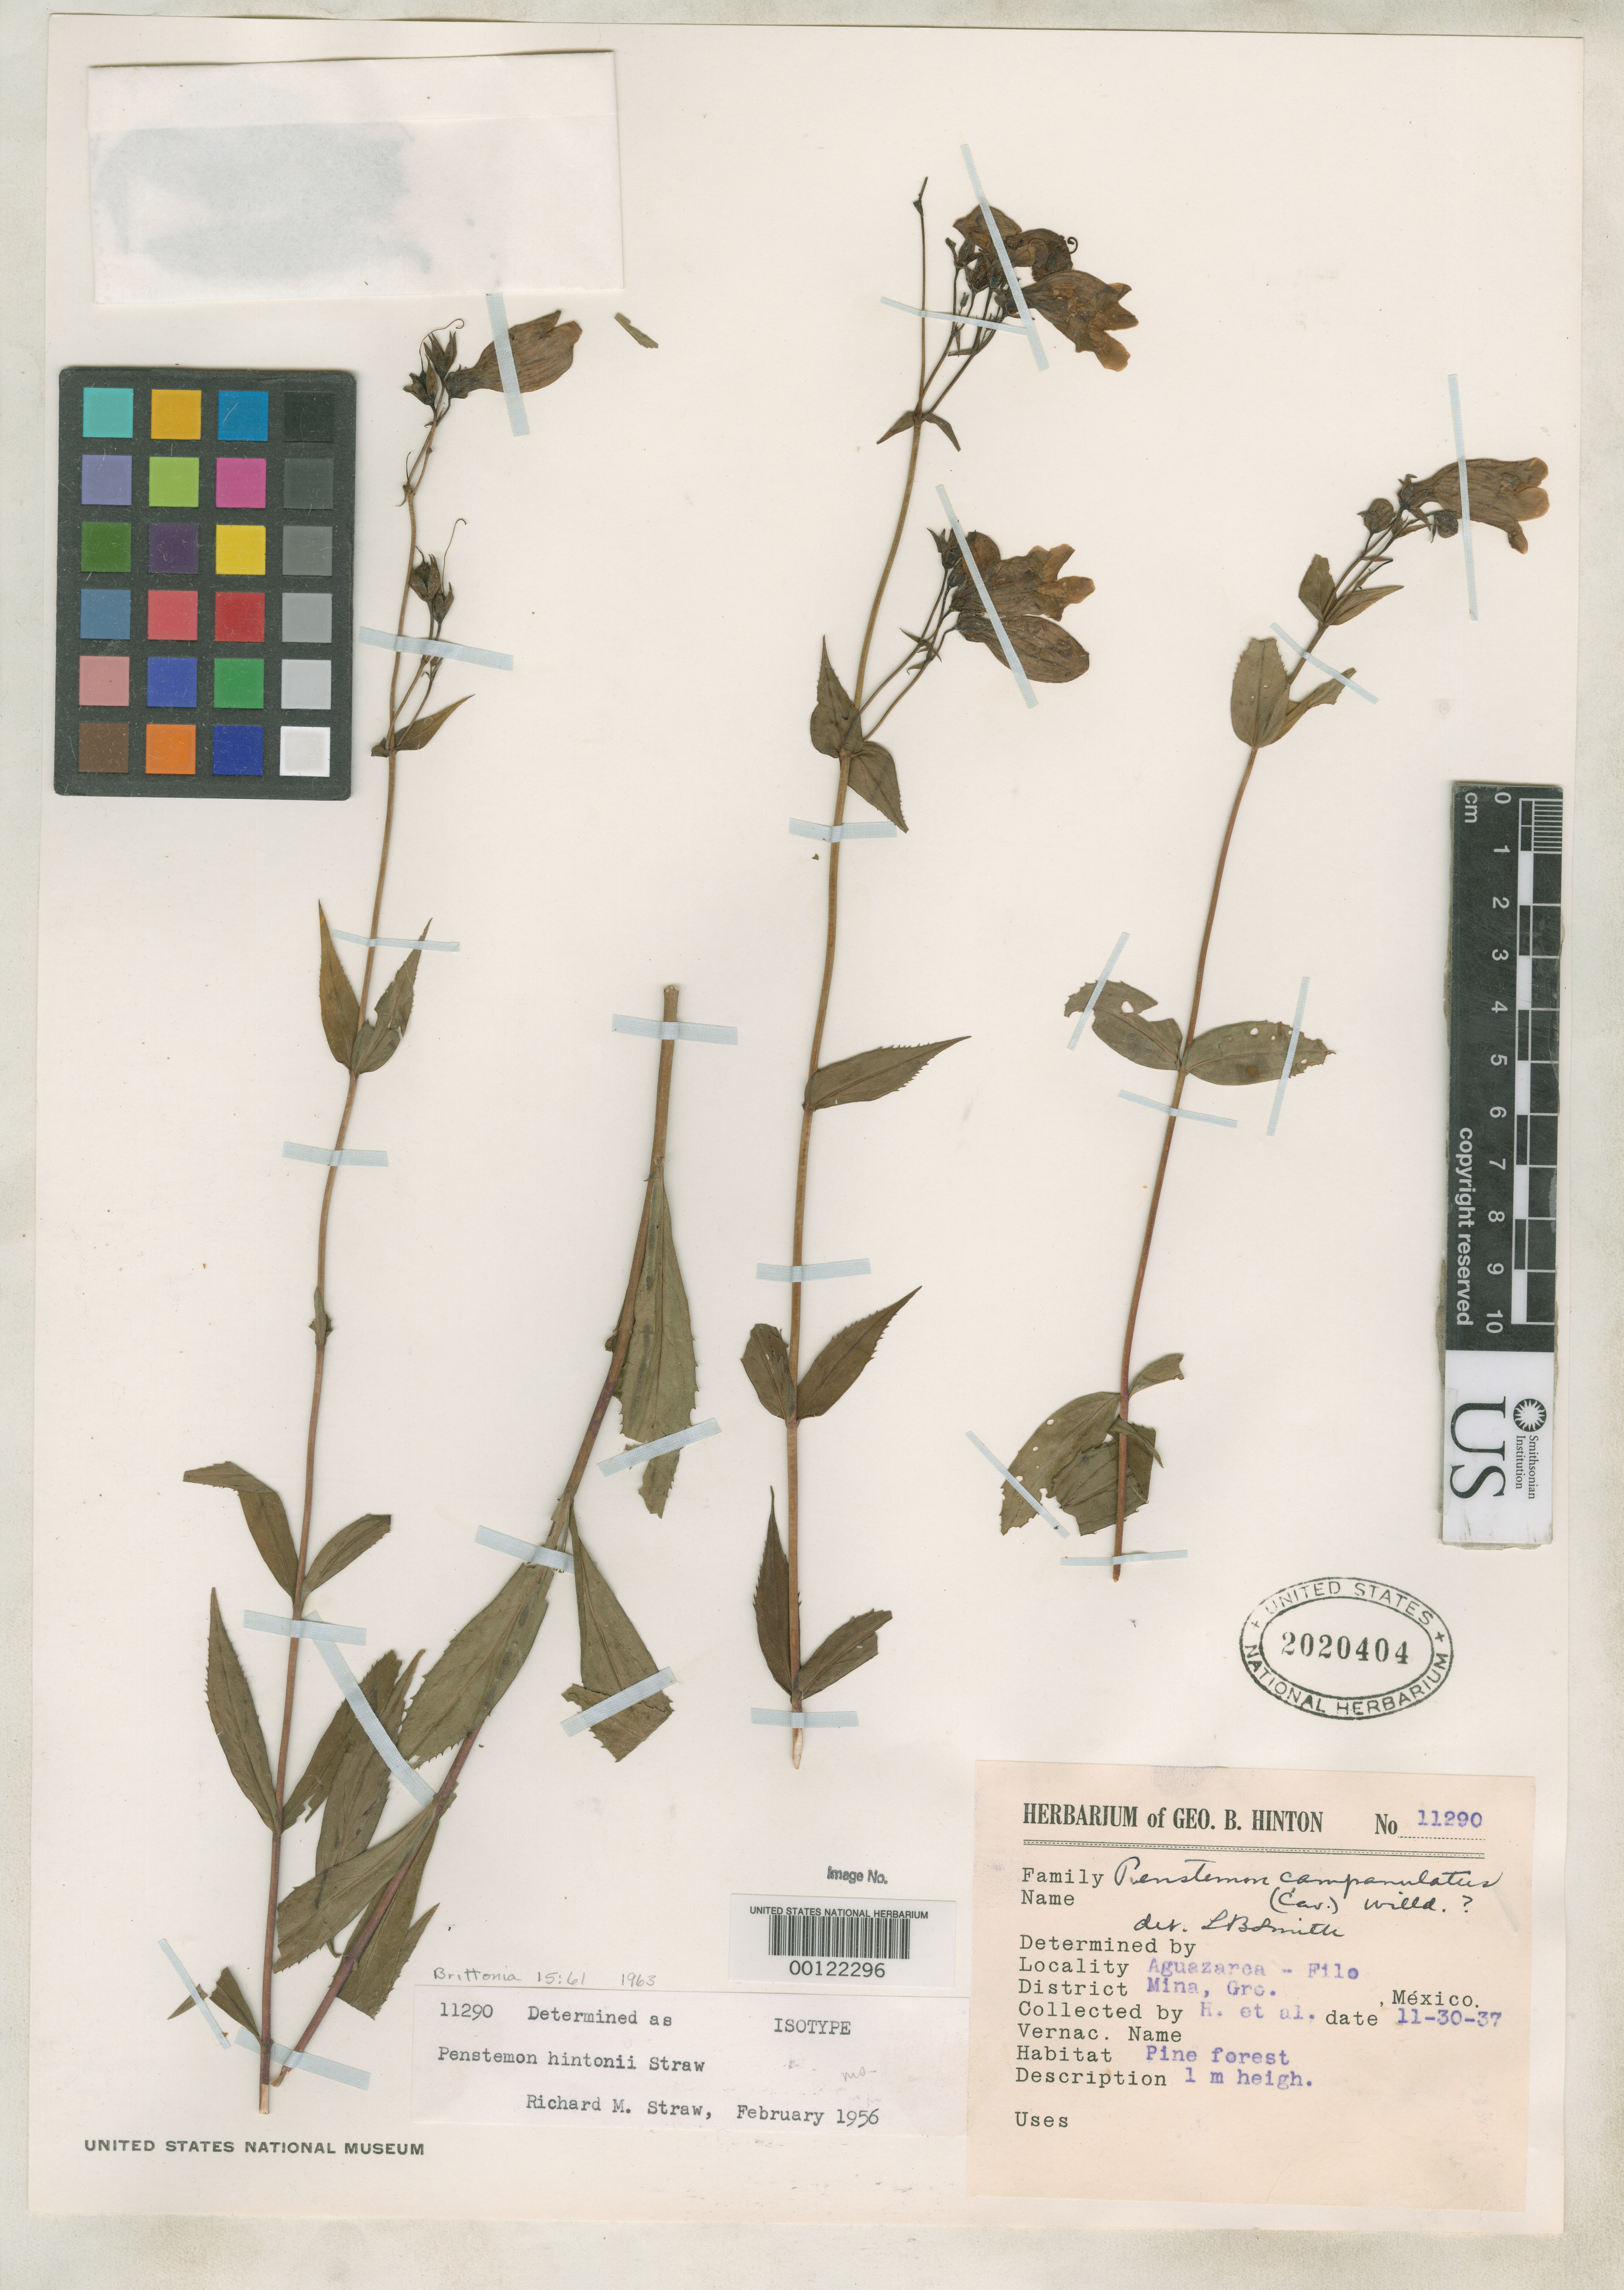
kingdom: Plantae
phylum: Tracheophyta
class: Magnoliopsida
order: Lamiales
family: Plantaginaceae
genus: Penstemon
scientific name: Penstemon hintonii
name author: Straw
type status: Isotype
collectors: G. B. Hinton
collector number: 11290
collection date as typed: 30 Nov 1937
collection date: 1937-11-30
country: Mexico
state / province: Guerrero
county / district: Mina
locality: Aguazarca - Filo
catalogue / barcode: US 2020404